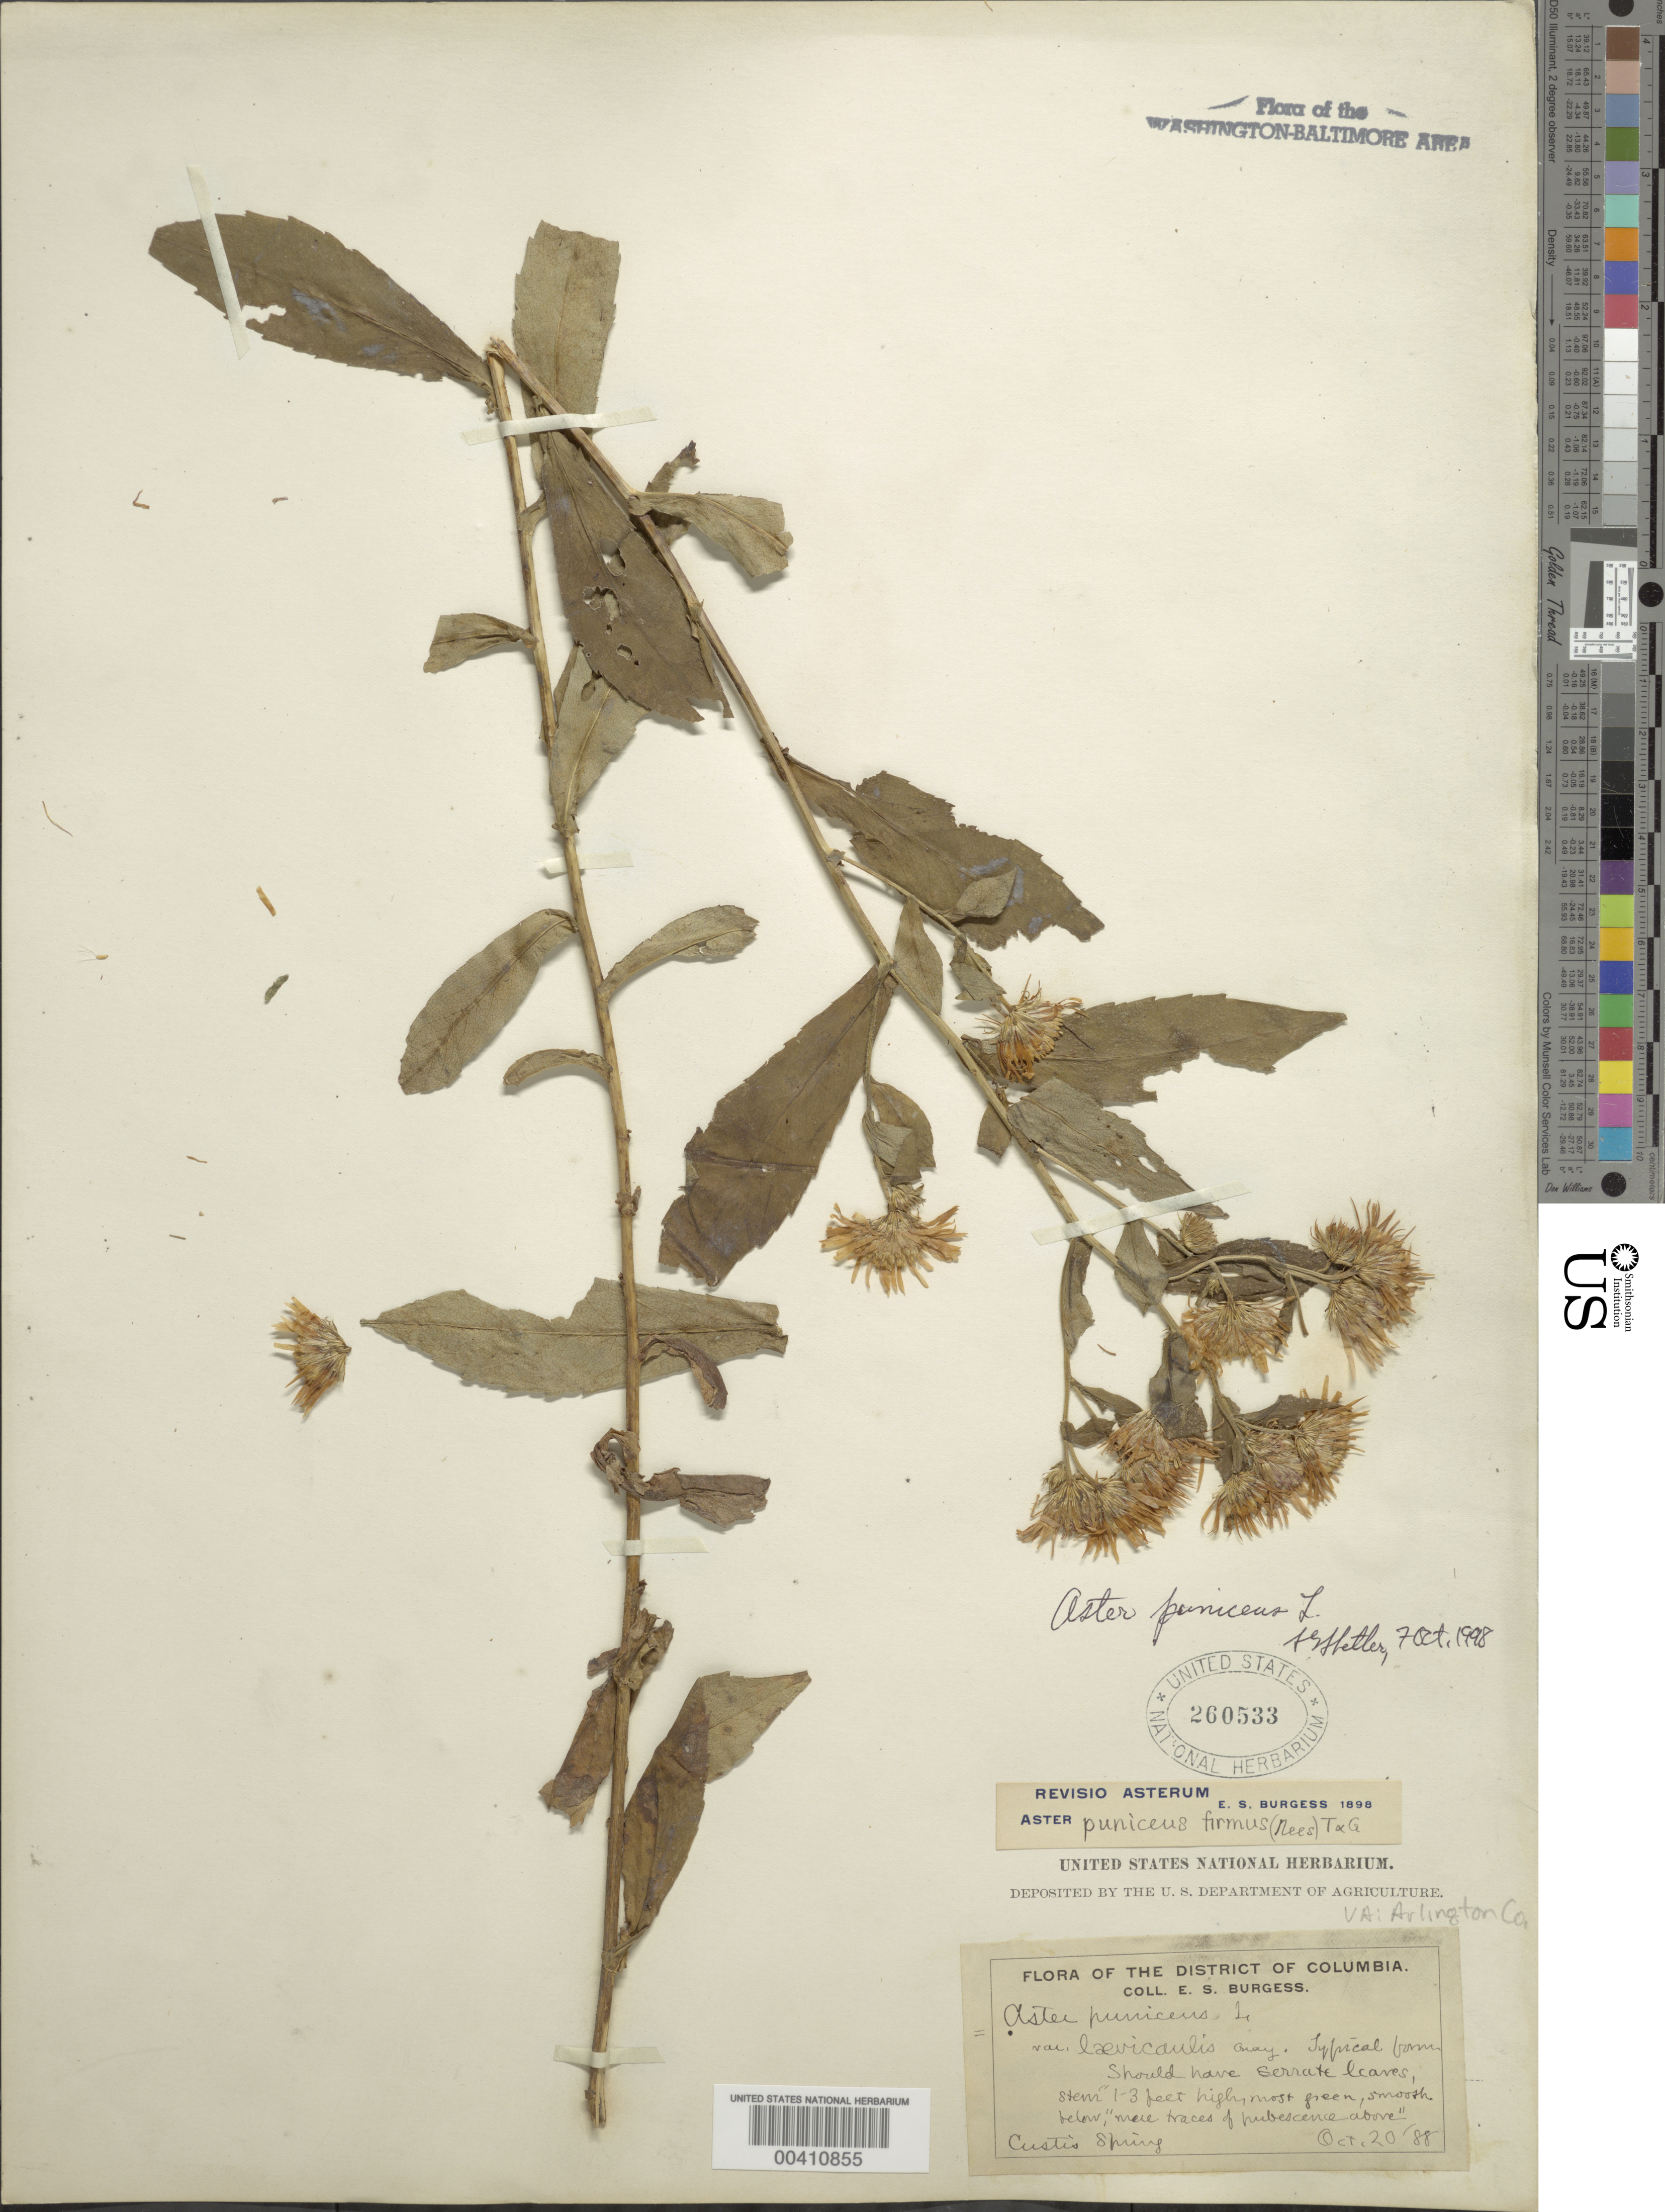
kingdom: Plantae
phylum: Tracheophyta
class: Magnoliopsida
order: Asterales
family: Asteraceae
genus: Symphyotrichum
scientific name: Symphyotrichum puniceum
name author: (L.) Á. Löve & D. Löve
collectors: E. Burgess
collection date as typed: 20 Oct 1888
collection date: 1888-10-20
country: United States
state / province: Virginia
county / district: Arlington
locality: Custis Spring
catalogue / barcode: US 260533